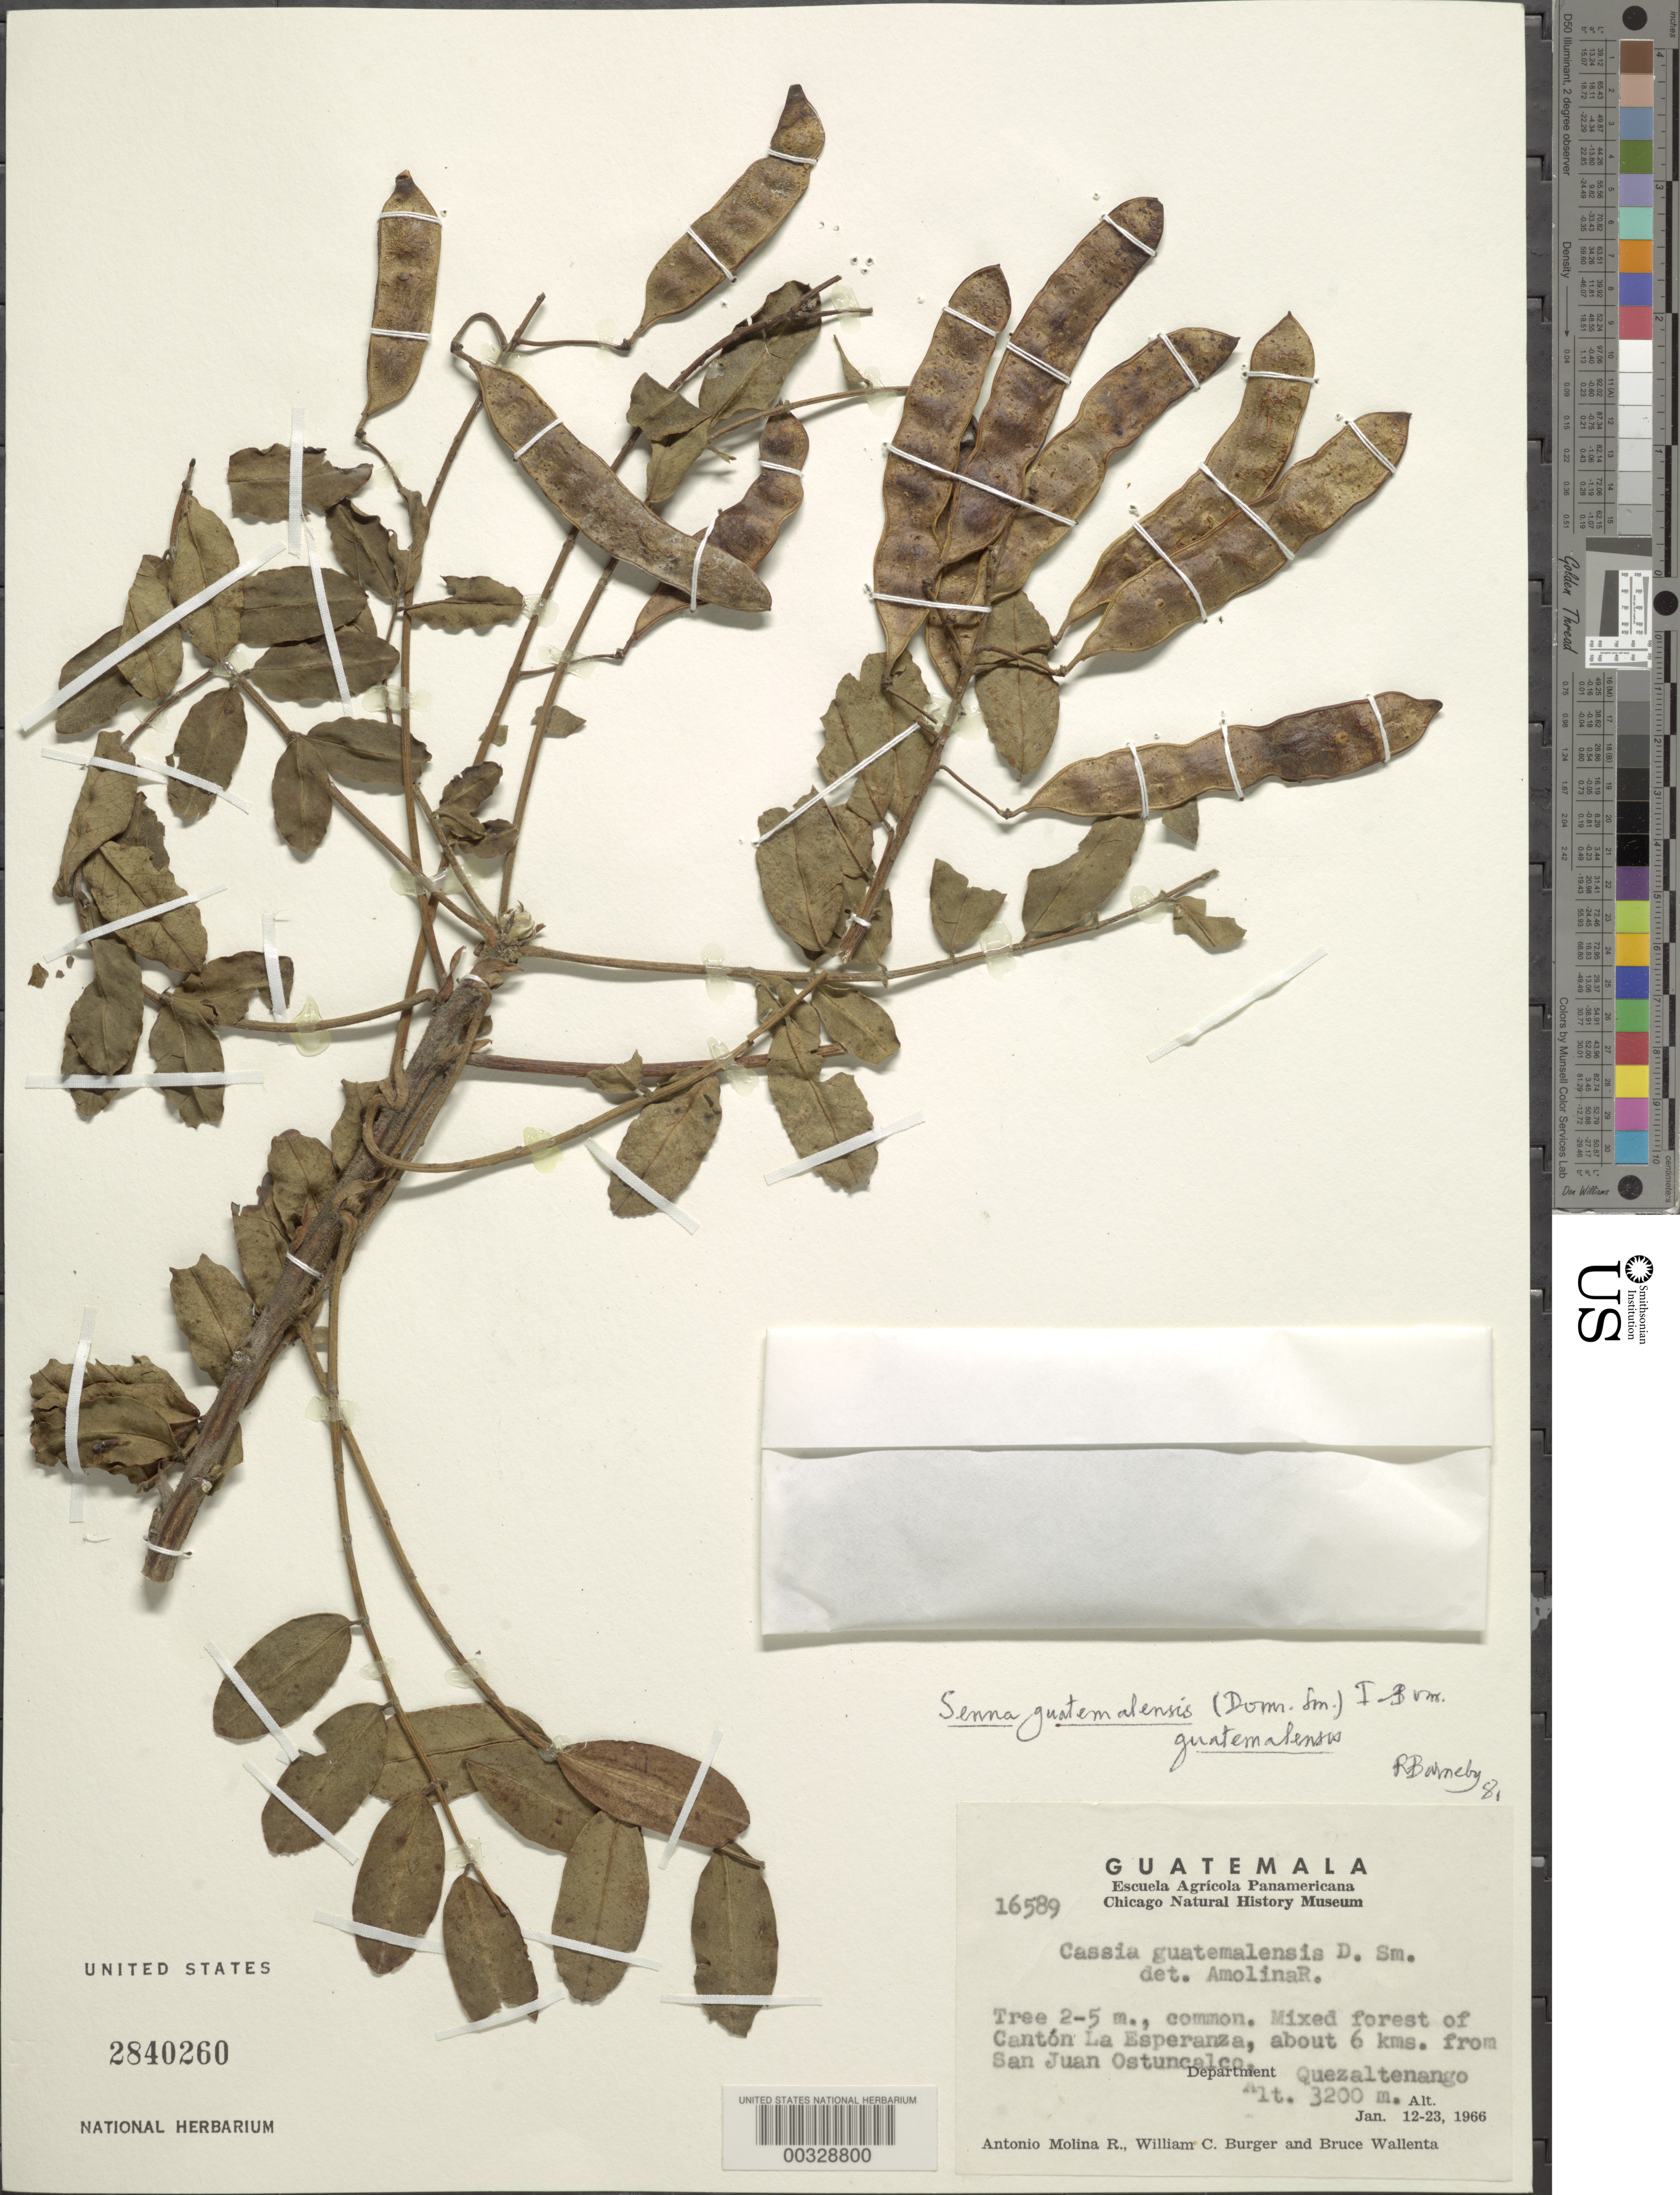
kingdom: Plantae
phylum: Tracheophyta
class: Magnoliopsida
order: Fabales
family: Fabaceae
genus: Senna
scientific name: Senna guatemalensis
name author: (Donn. Sm.) H.S. Irwin & Barneby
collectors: A. Molina R., W. Burger & B. Wallenta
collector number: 16589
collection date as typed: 12 Jan 1966 to 23 Jan 1966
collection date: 1966-01-12/1966-01-23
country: Guatemala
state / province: Quetzaltenango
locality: Canton La Esperanza, about 6 km from San Juan Ostuncalco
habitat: Mixed forest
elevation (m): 3200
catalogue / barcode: US 2840260